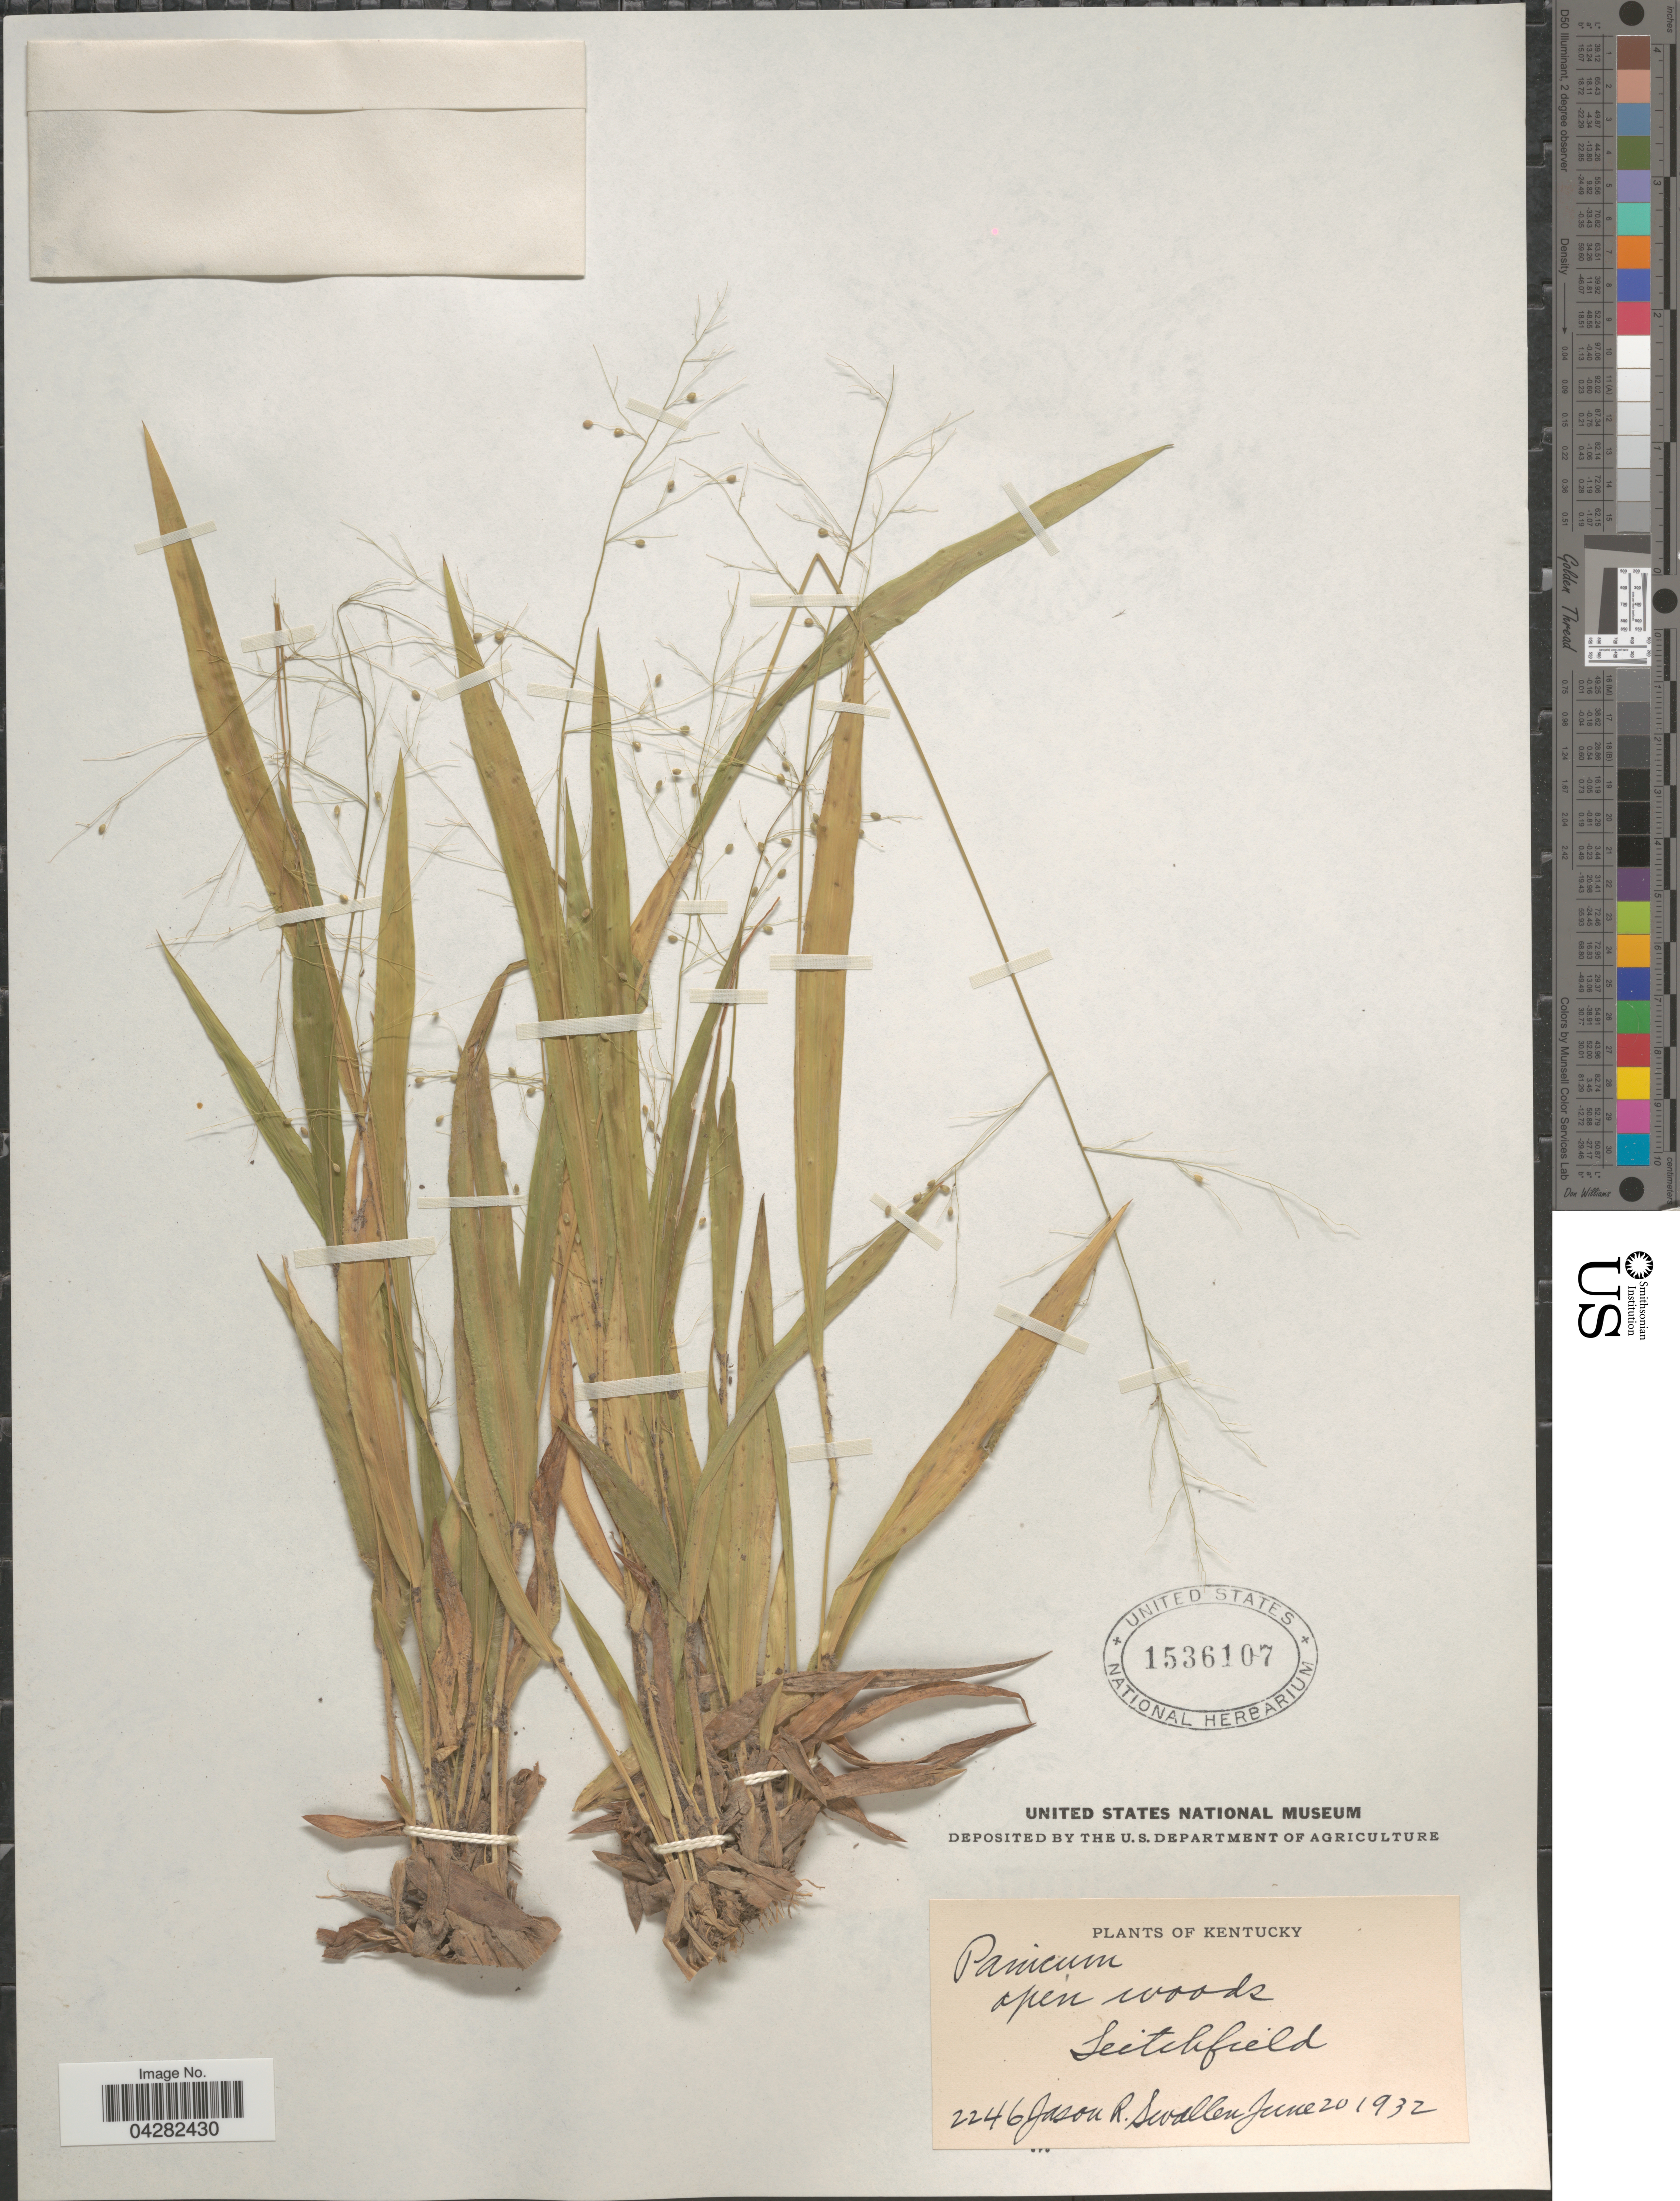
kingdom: Plantae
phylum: Tracheophyta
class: Liliopsida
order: Poales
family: Poaceae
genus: Dichanthelium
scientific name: Dichanthelium laxiflorum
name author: (Lam.) Gould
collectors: J. R. Swallen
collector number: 2246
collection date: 1932-06-20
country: United States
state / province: Kentucky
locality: Leitchfield.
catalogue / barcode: US 1536107